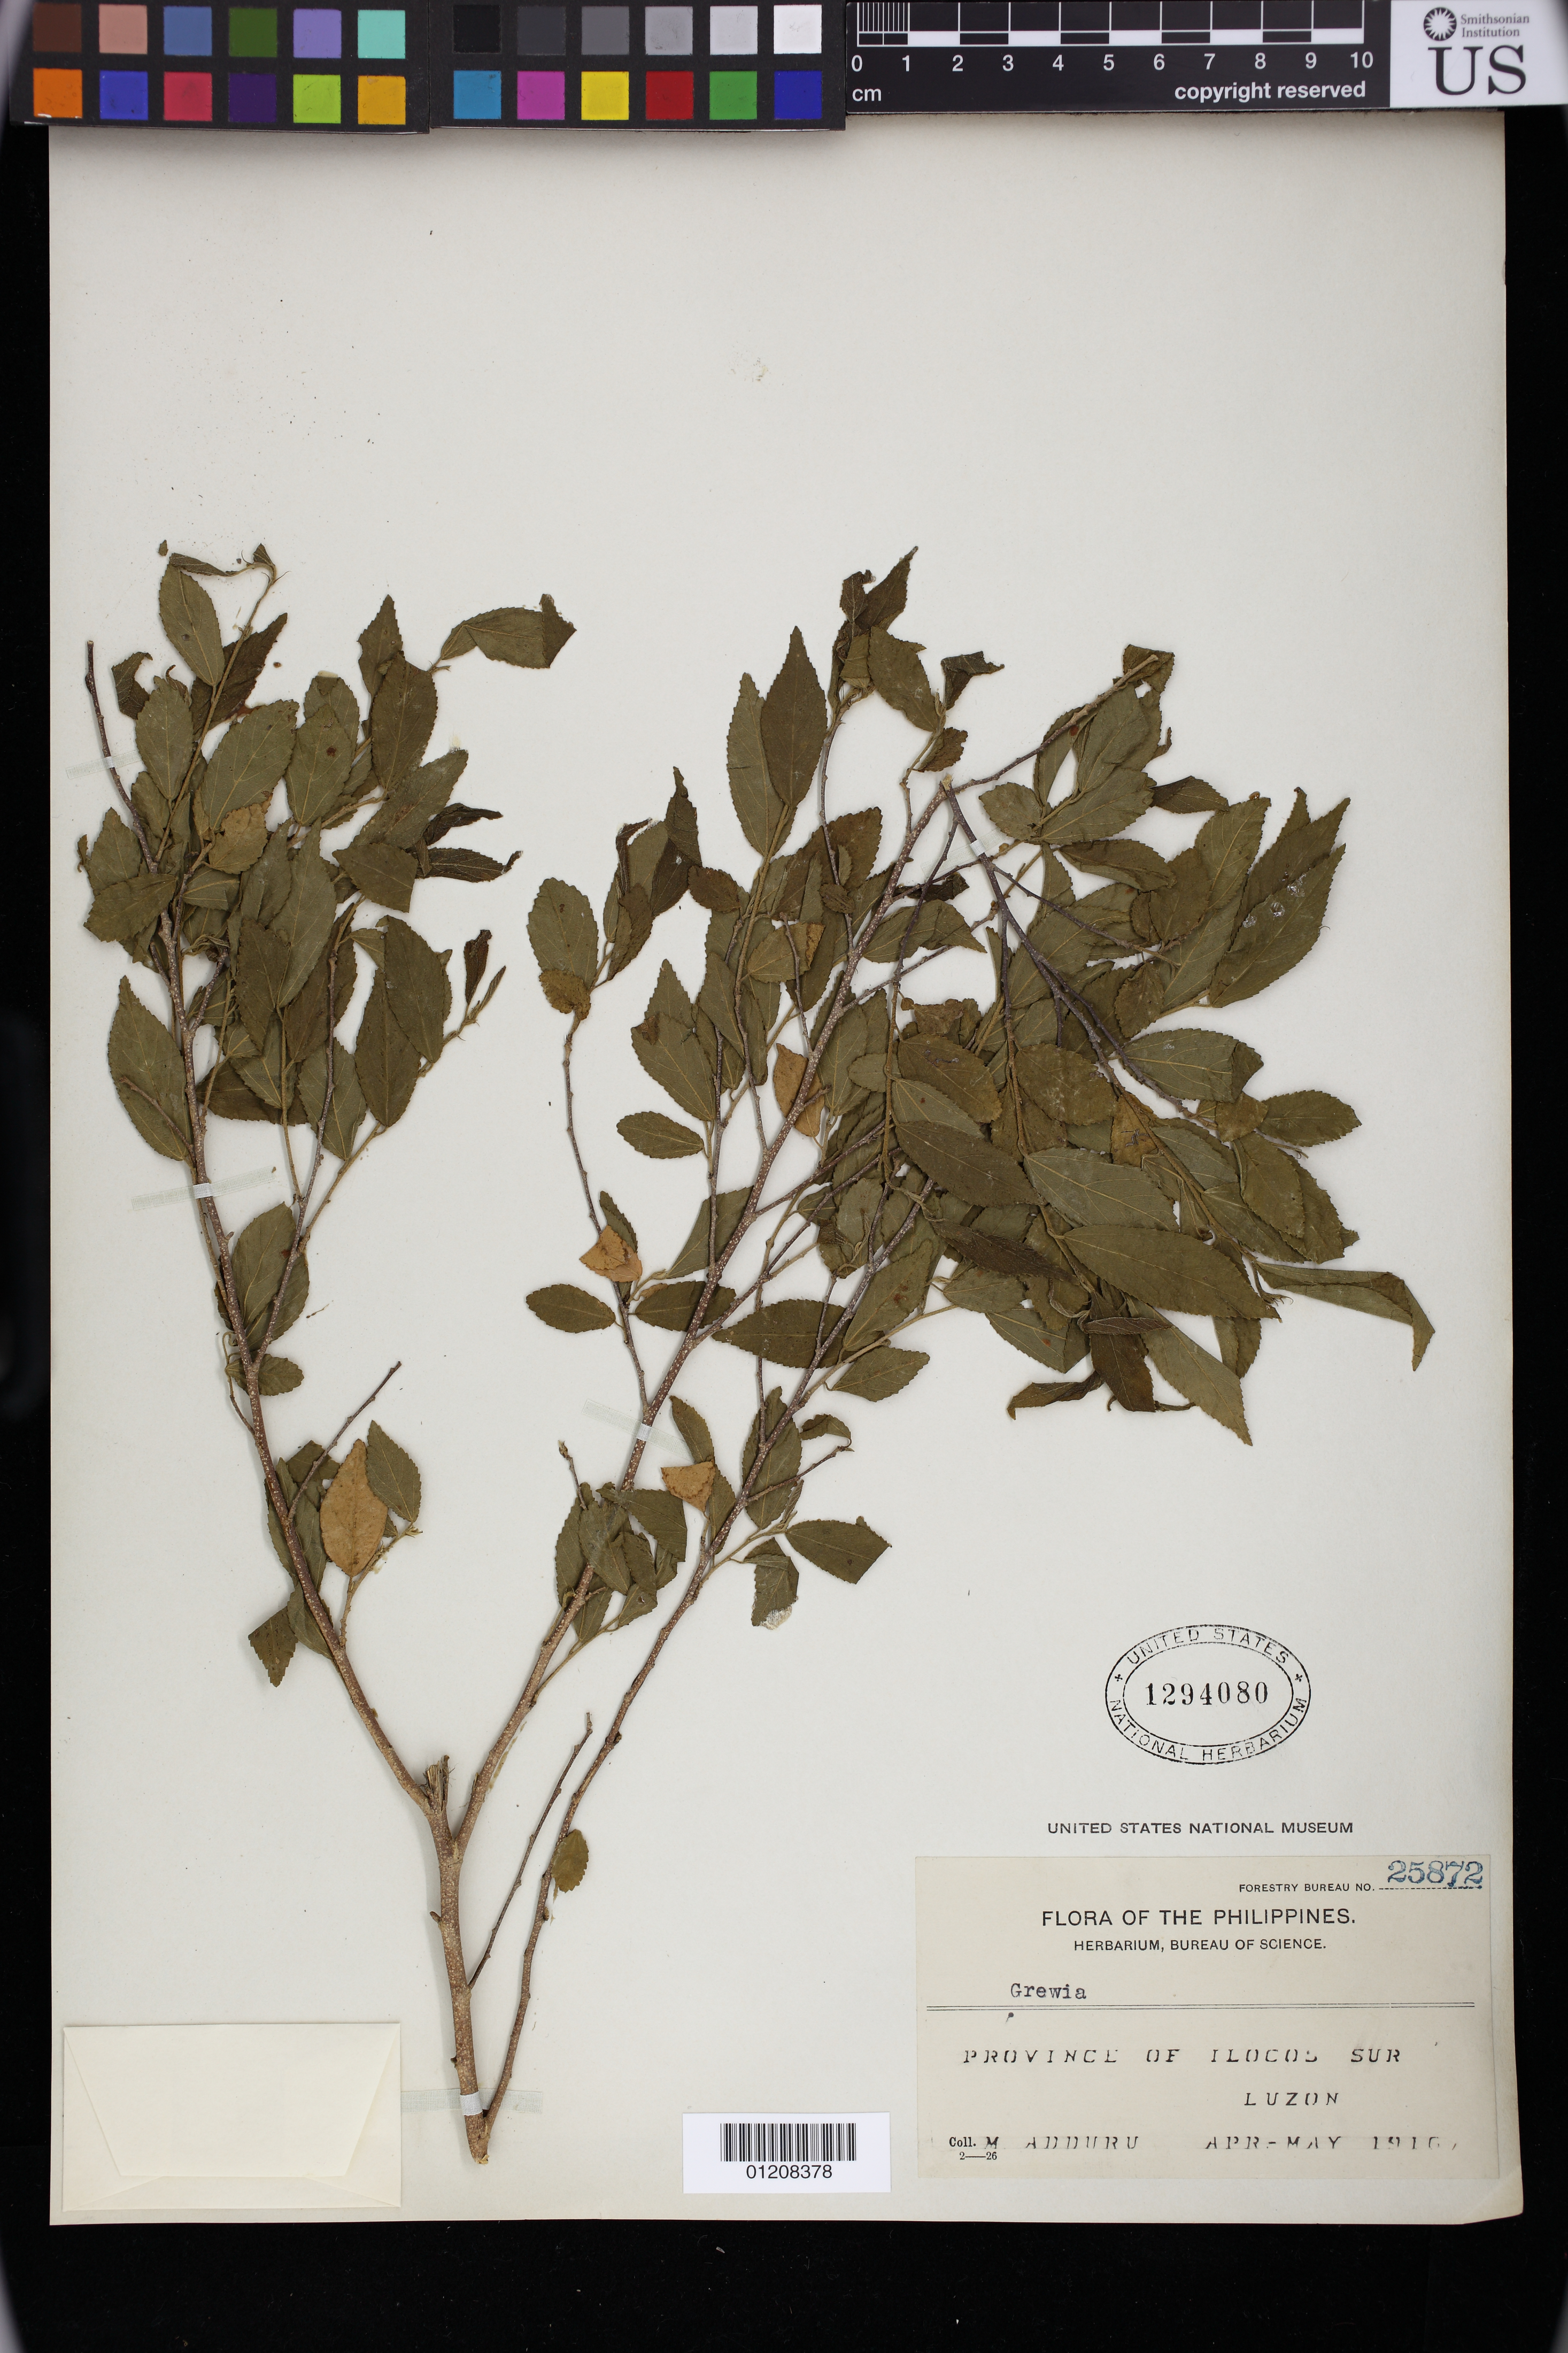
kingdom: Plantae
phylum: Tracheophyta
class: Magnoliopsida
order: Malvales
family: Malvaceae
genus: Grewia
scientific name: Grewia sp.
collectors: M. Adduru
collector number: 2-26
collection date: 1916-04-01/1916-05-31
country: Philippines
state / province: Ilocos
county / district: Ilocos Sur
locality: Island of Luzon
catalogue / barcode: US 1294080